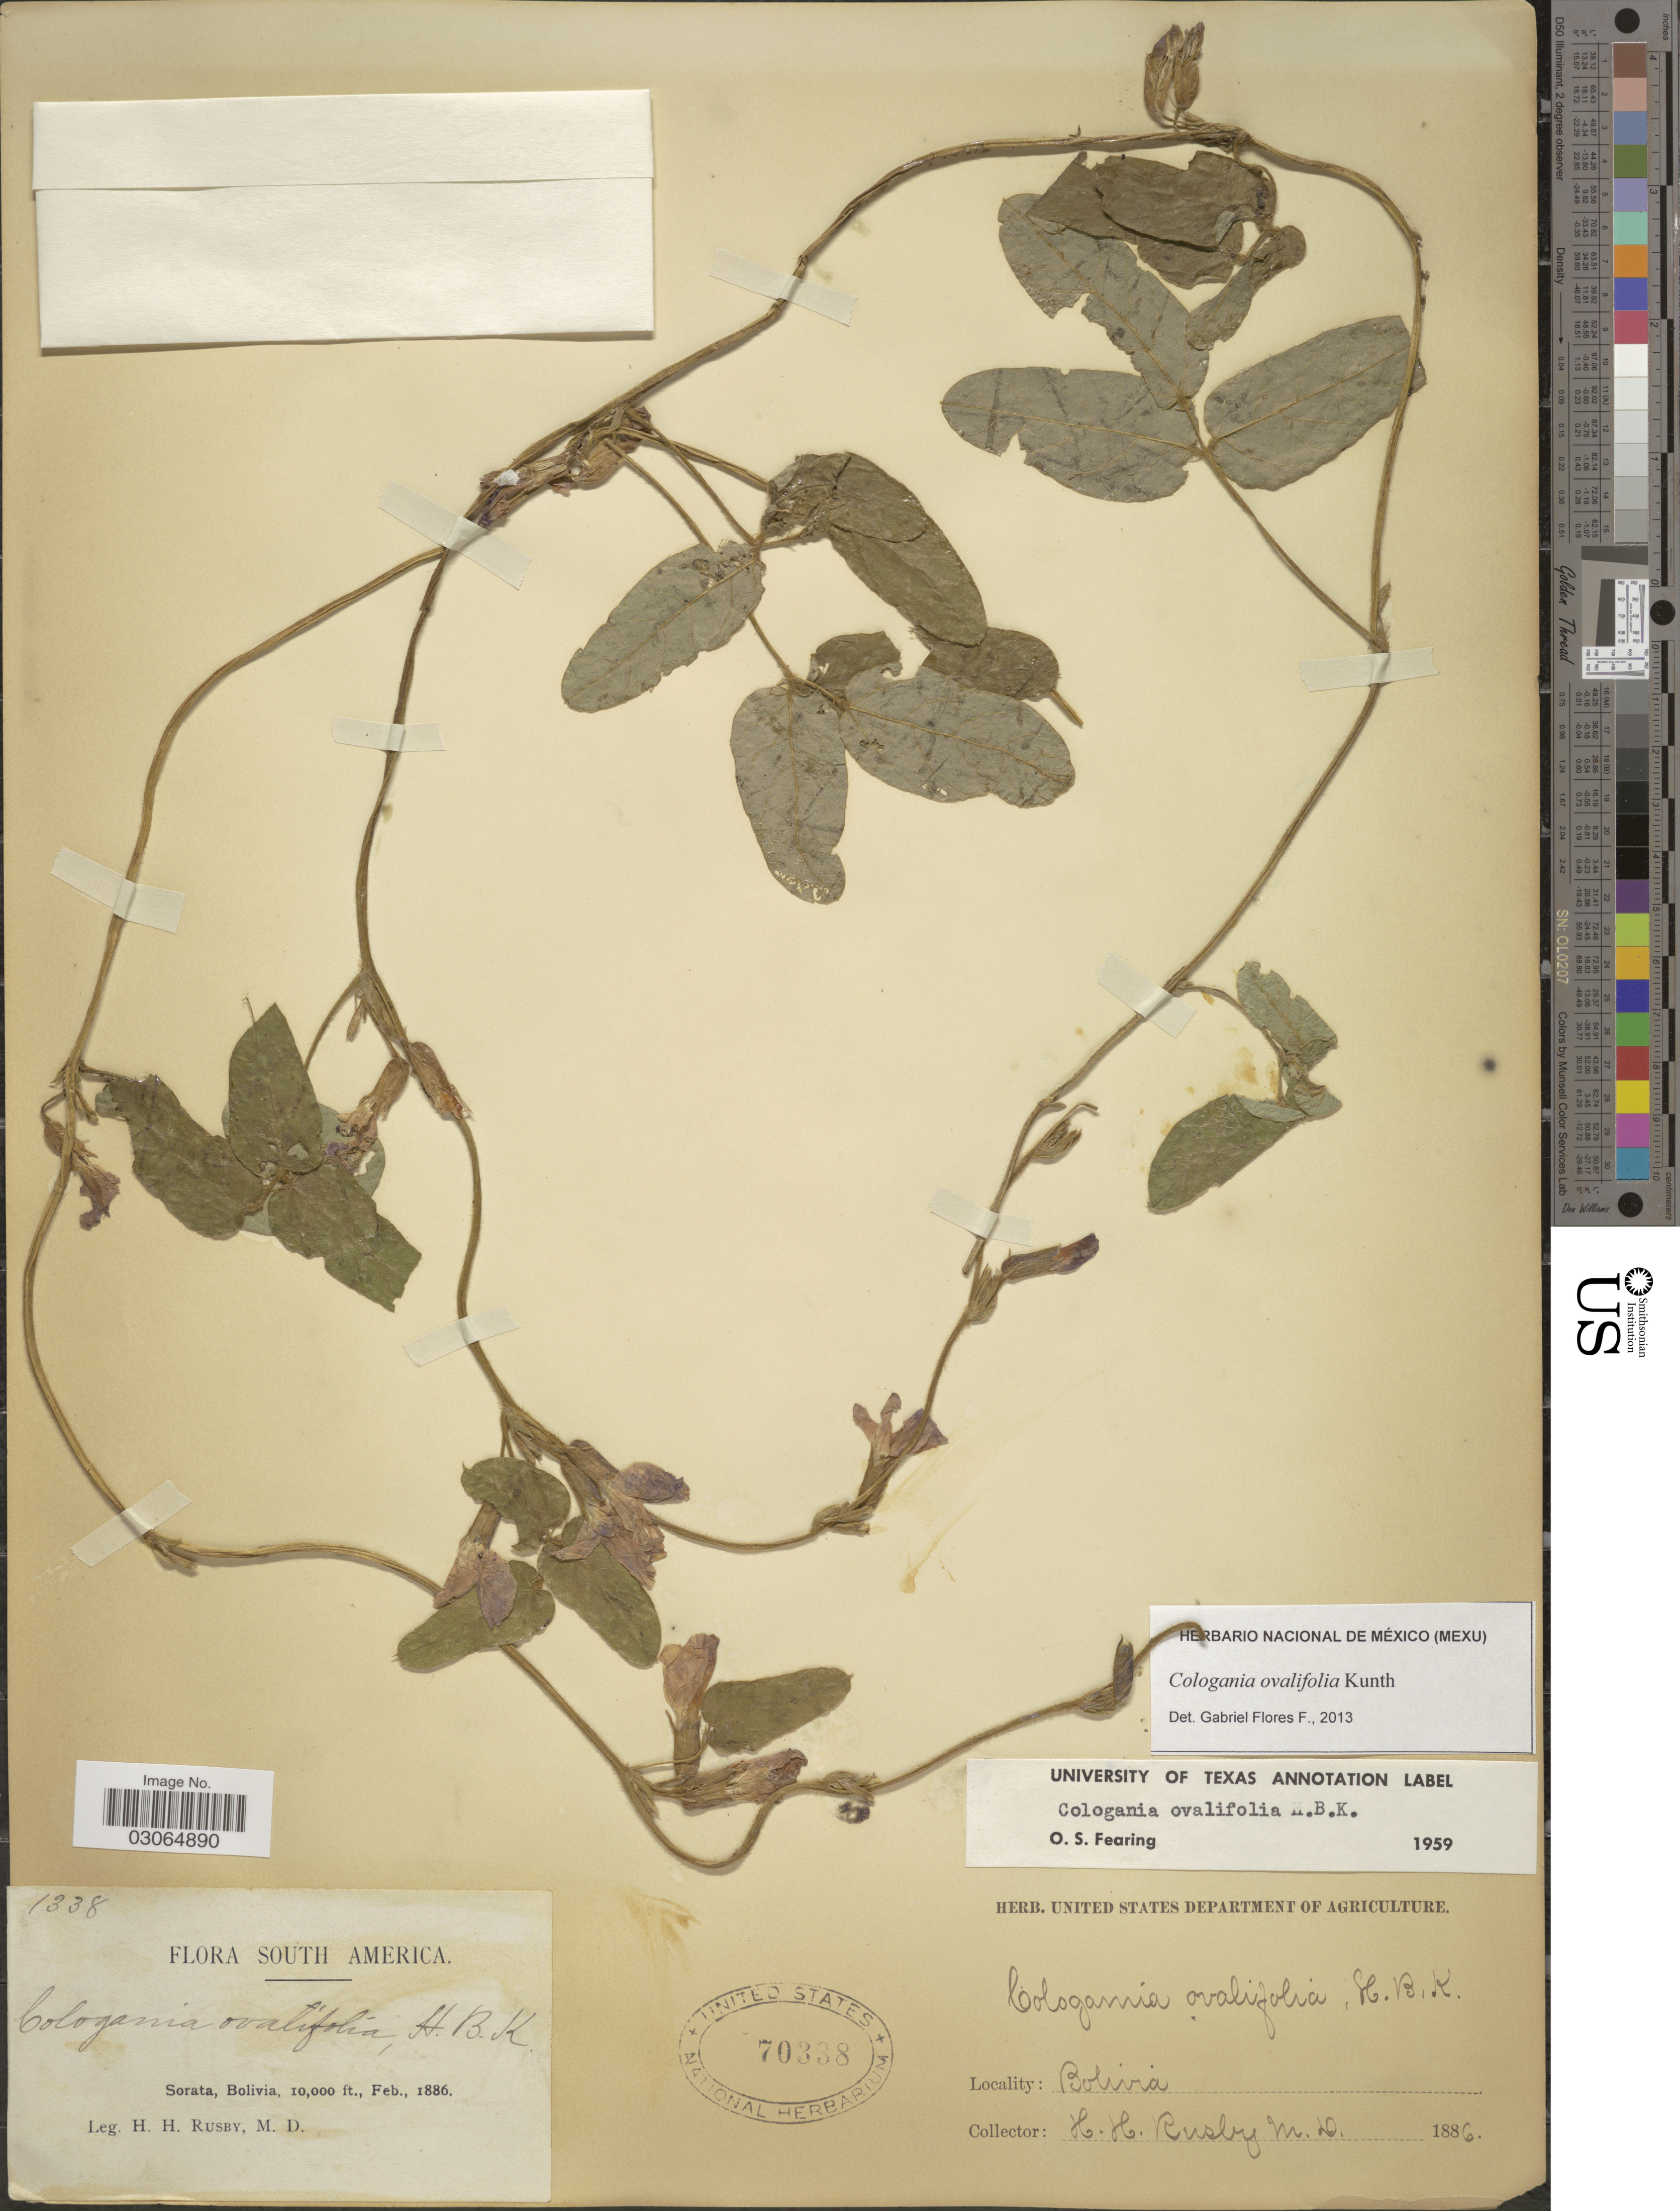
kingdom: Plantae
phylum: Tracheophyta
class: Magnoliopsida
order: Fabales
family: Fabaceae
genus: Cologania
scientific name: Cologania broussonetii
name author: (Balb.) DC.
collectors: H. H. Rusby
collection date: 1886-02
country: Bolivia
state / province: La Páz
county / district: Larecaja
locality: Sorata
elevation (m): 3048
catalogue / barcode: US 70338